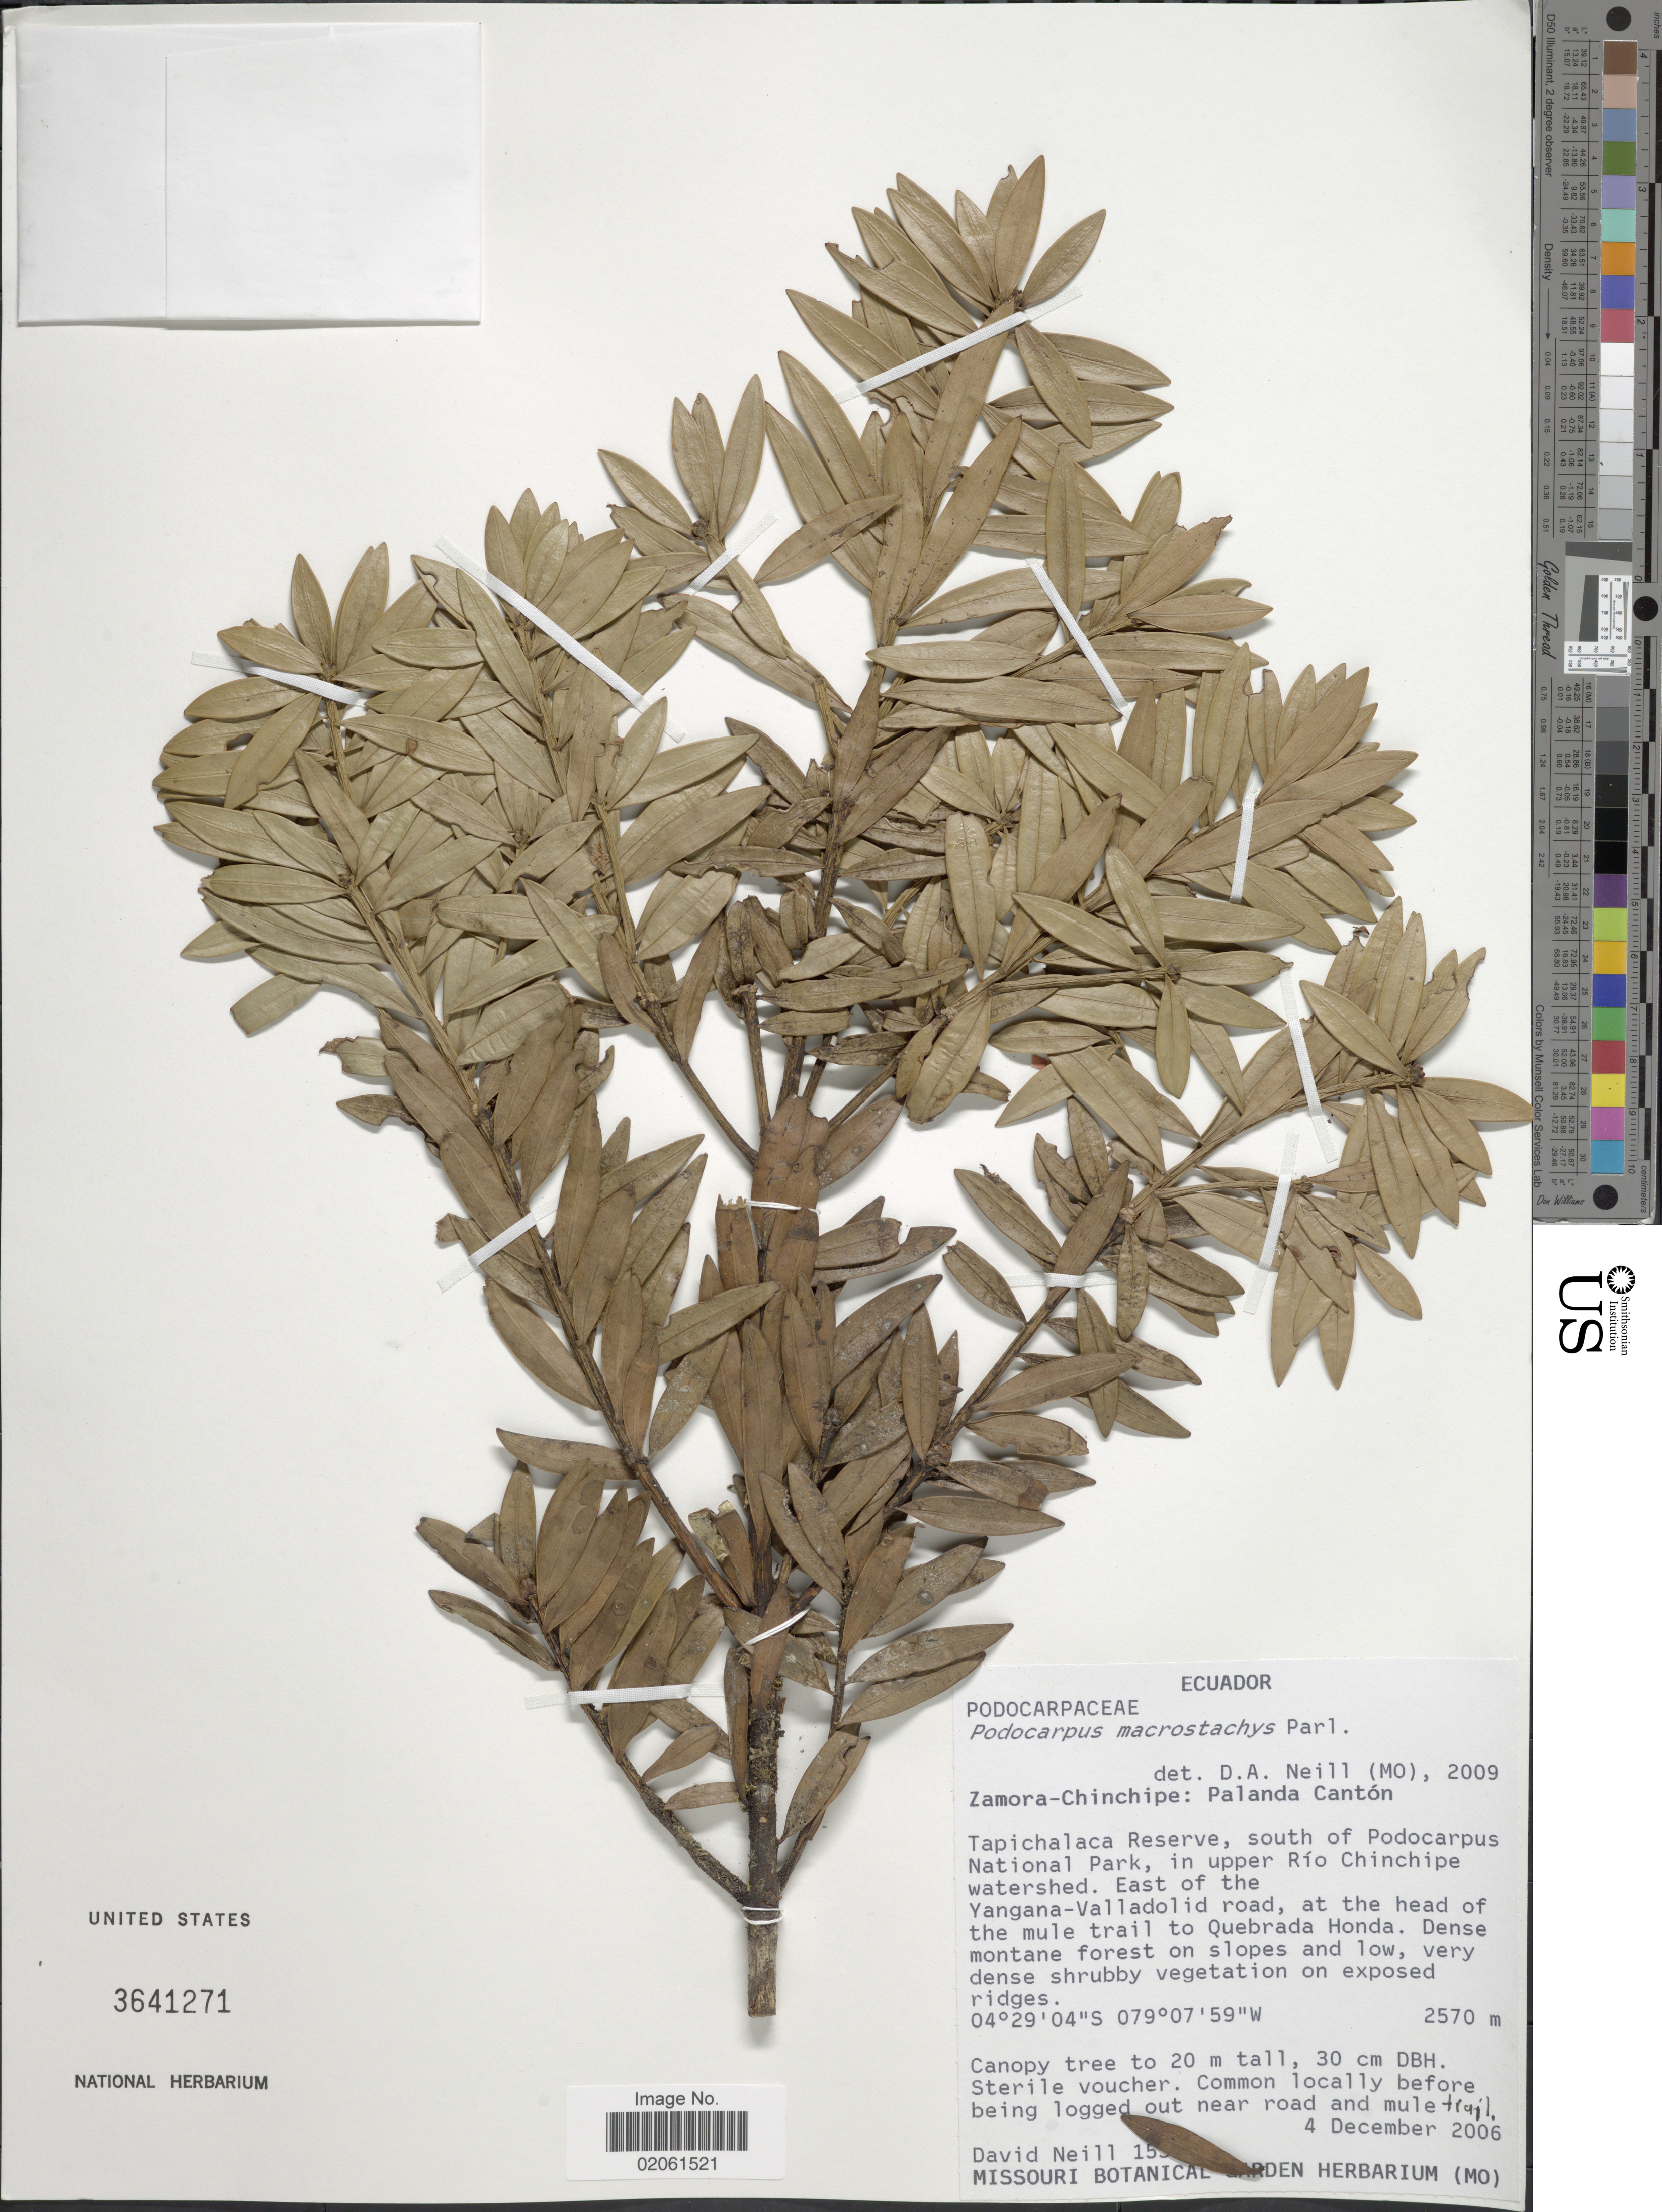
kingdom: Plantae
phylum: Tracheophyta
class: Pinopsida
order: Pinales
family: Podocarpaceae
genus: Podocarpus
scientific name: Podocarpus macrostachyus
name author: Parl.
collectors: D. A. Neill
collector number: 15!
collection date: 2006-12-04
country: Ecuador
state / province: Zamora-Chinchipe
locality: Zamora-Chinchipe: Palanda Canton, Tapichalaca Reserve, south of Podocarpus National Park, in upper Rio Chinchipe watershed.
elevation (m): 2570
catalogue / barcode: US 3641271